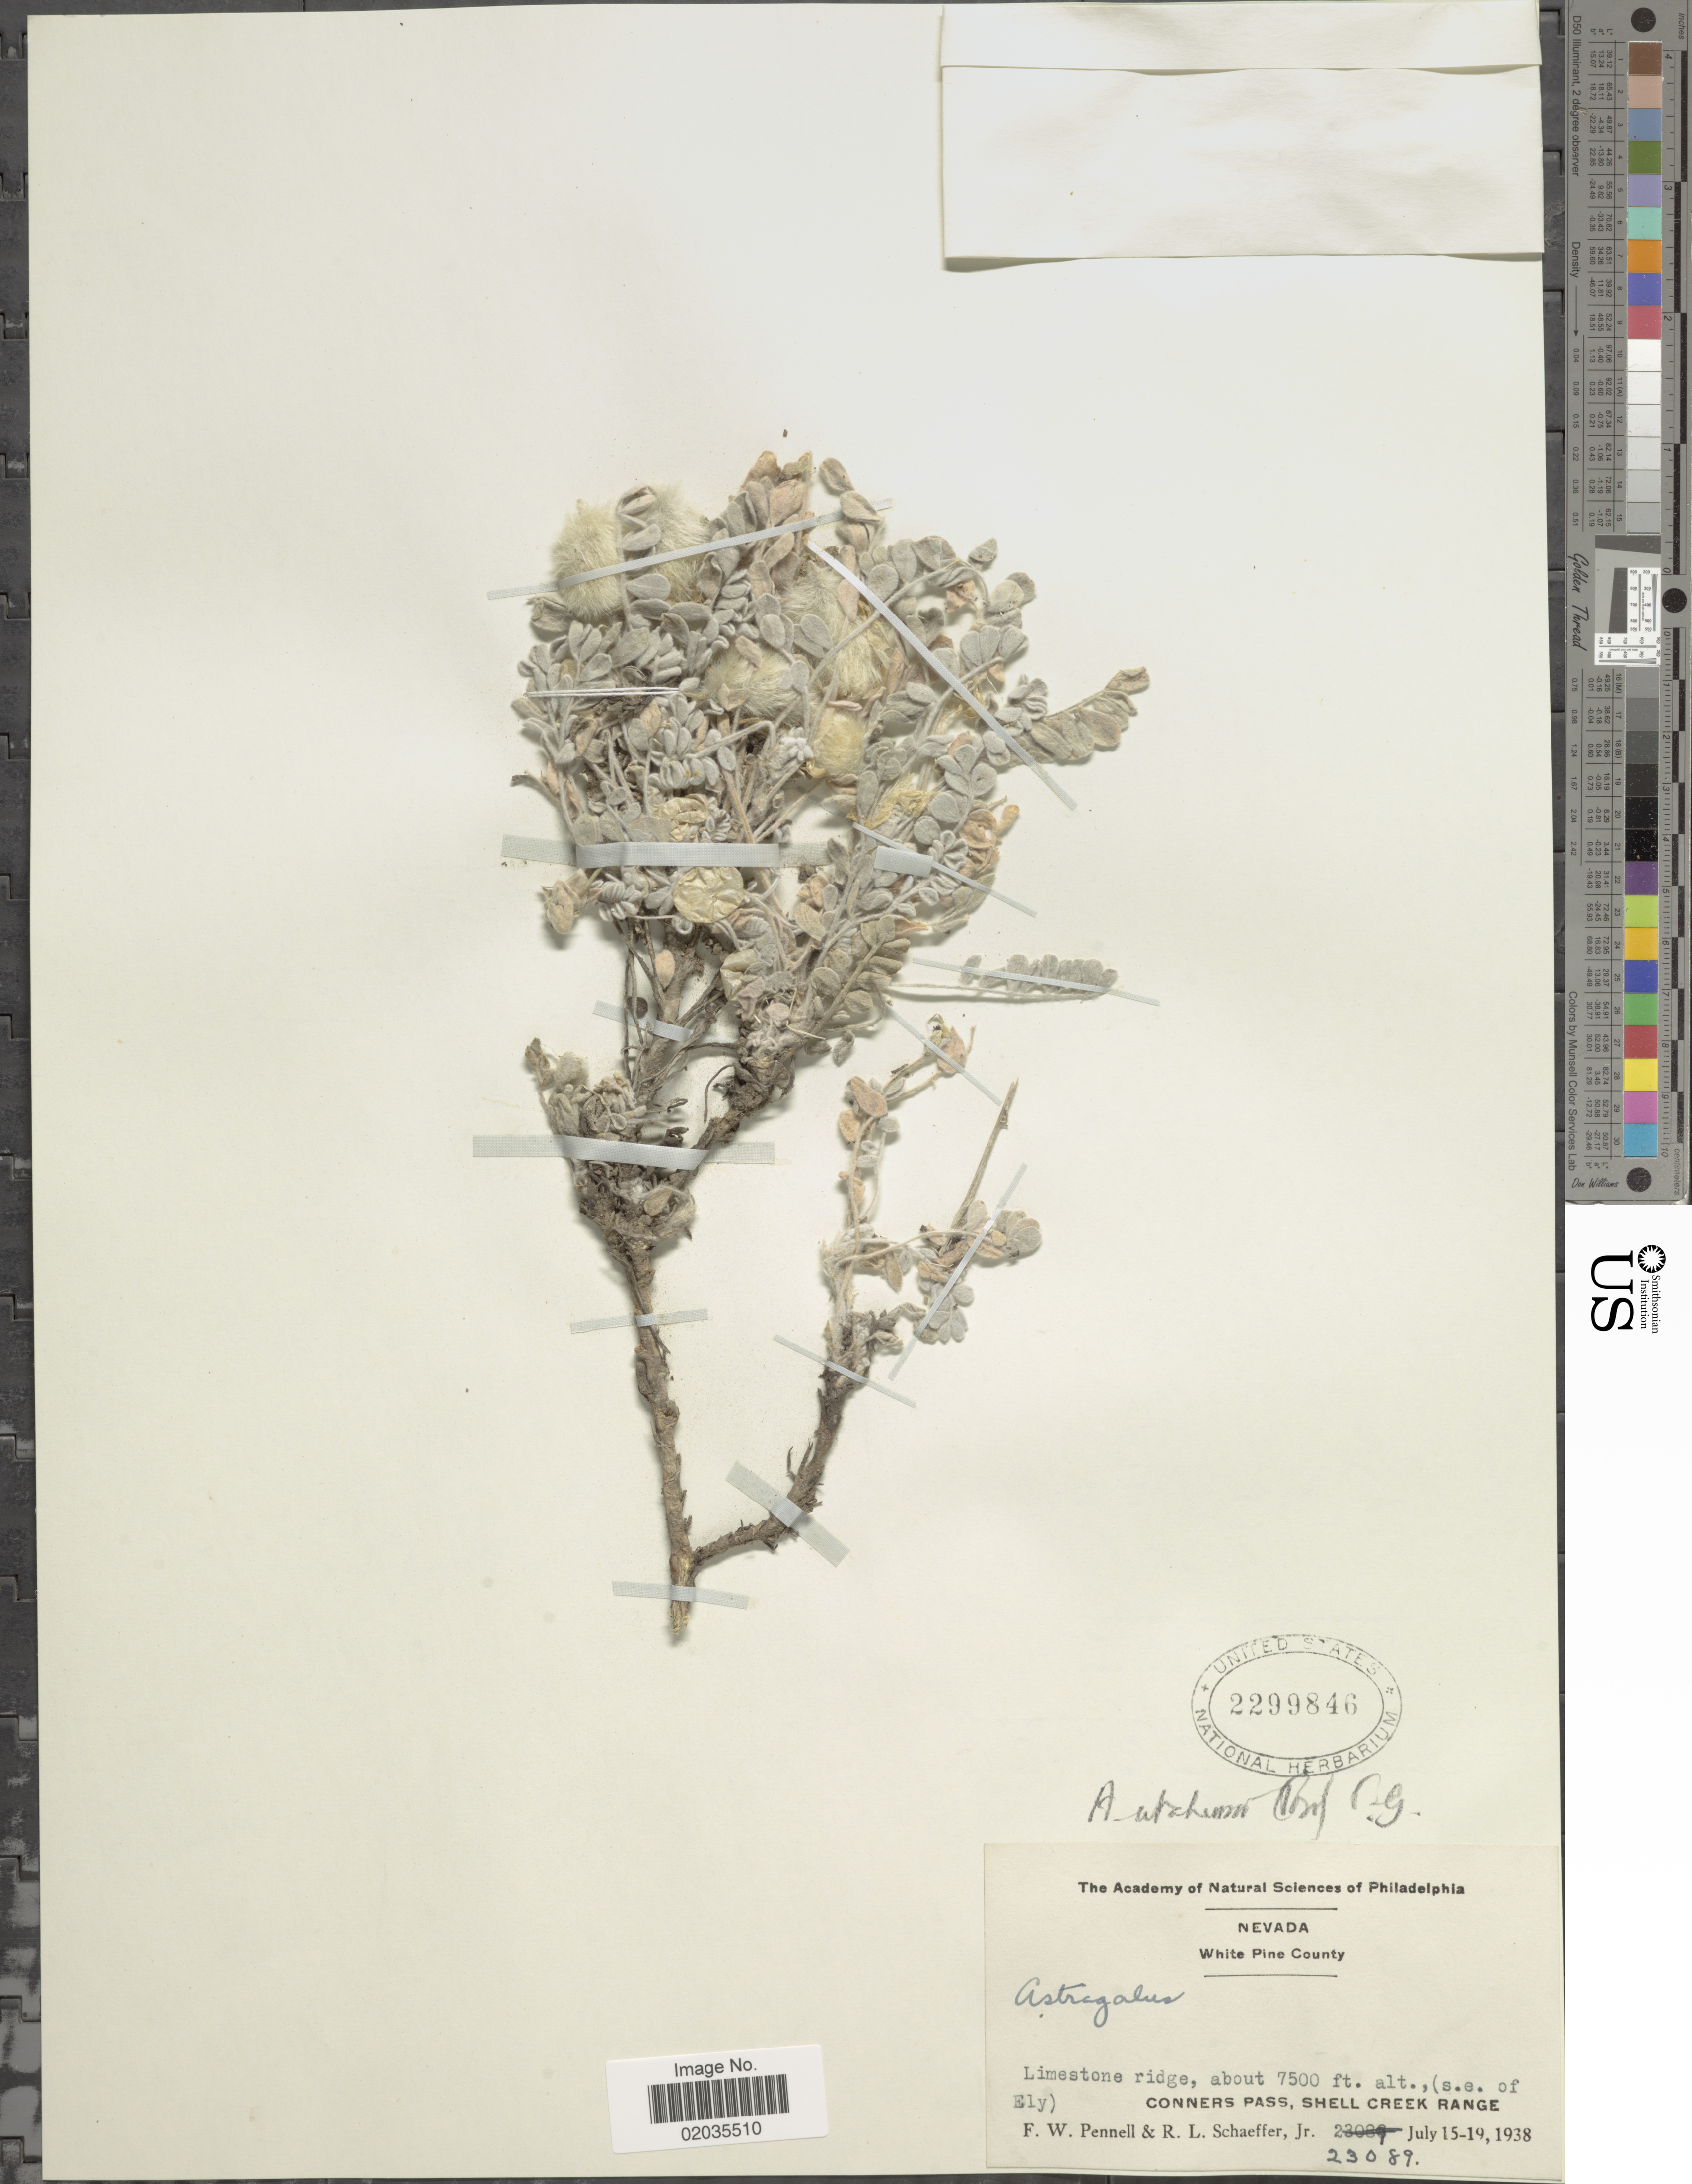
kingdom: Plantae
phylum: Tracheophyta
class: Magnoliopsida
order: Fabales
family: Fabaceae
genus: Astragalus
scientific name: Astragalus utahensis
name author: (Torr.) Torr. & A. Gray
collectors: F. W. Pennell & R. L. Schaeffer Jr.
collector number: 23089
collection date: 1938-07-15/1938-07-19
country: United States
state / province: Nevada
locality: White Pine County. (s.e. of Ely). Conners Pass, Shell Creek Range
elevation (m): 2286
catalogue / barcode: US 2299846